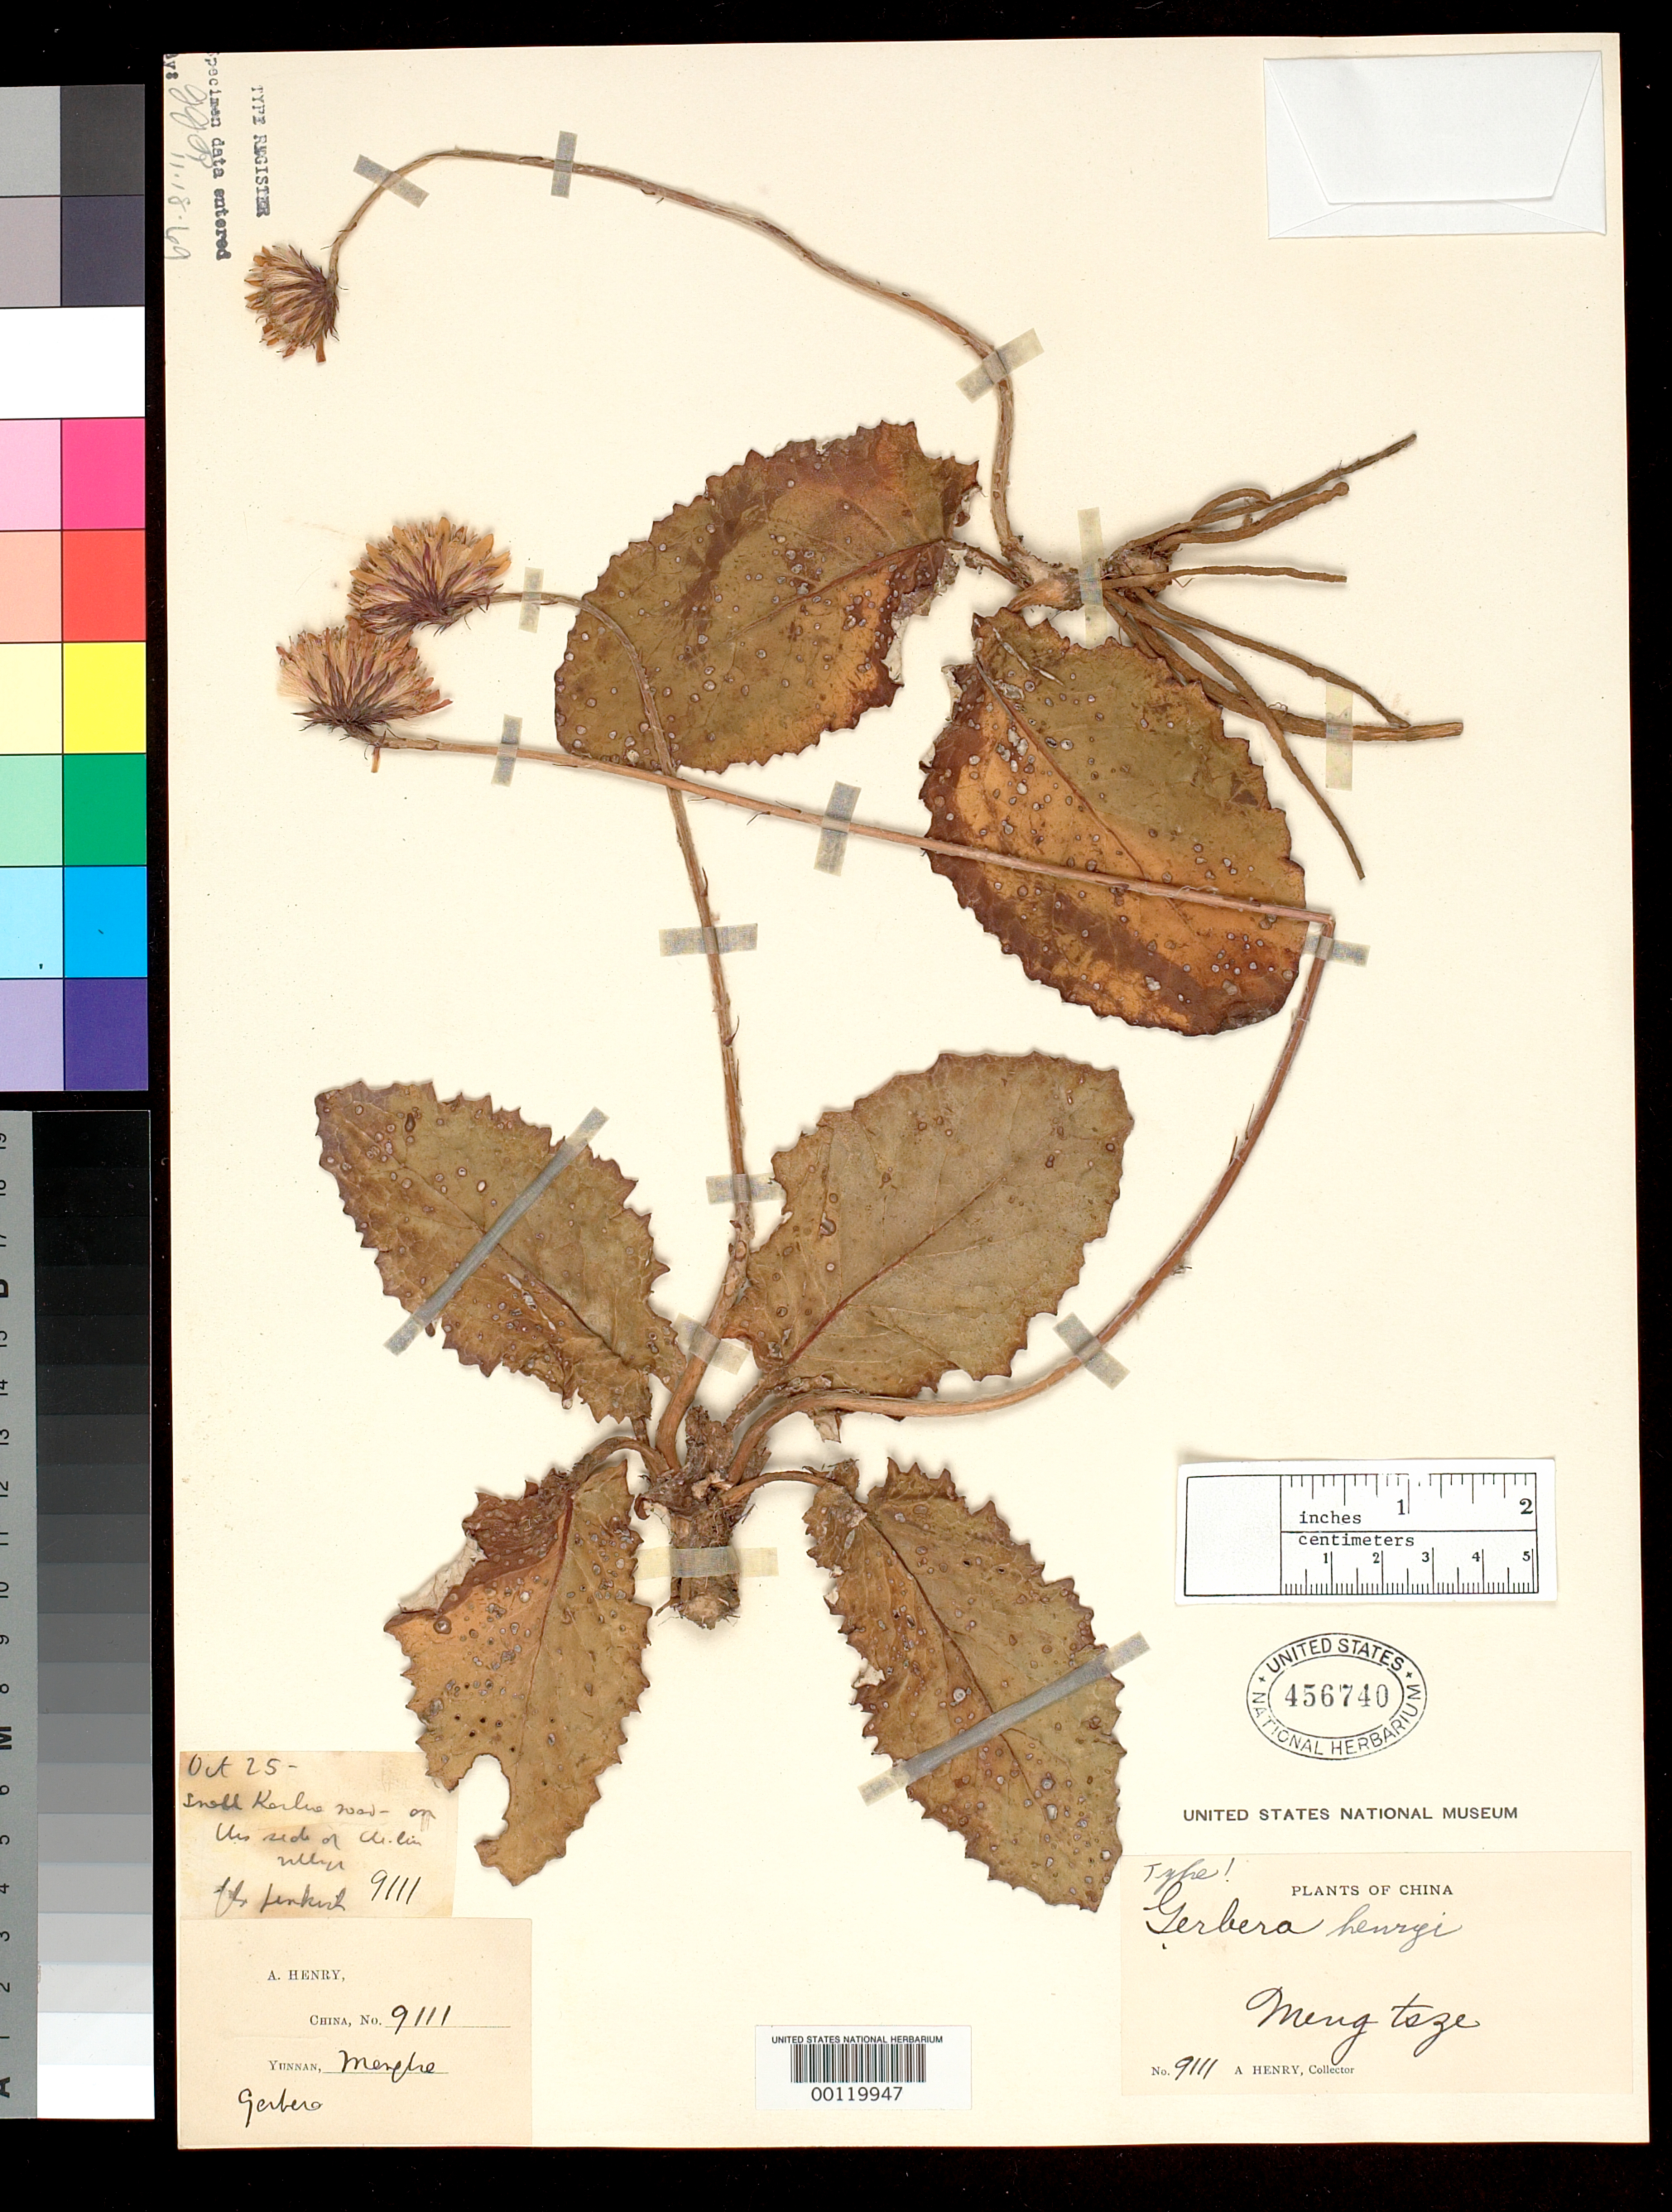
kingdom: Plantae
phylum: Tracheophyta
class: Magnoliopsida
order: Asterales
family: Asteraceae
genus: Gerbera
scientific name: Gerbera henryi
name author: Hemsl.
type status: Isotype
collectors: A. Henry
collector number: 9111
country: China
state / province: Yunnan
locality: Mengtze [Meng-tsze]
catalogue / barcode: US 456740